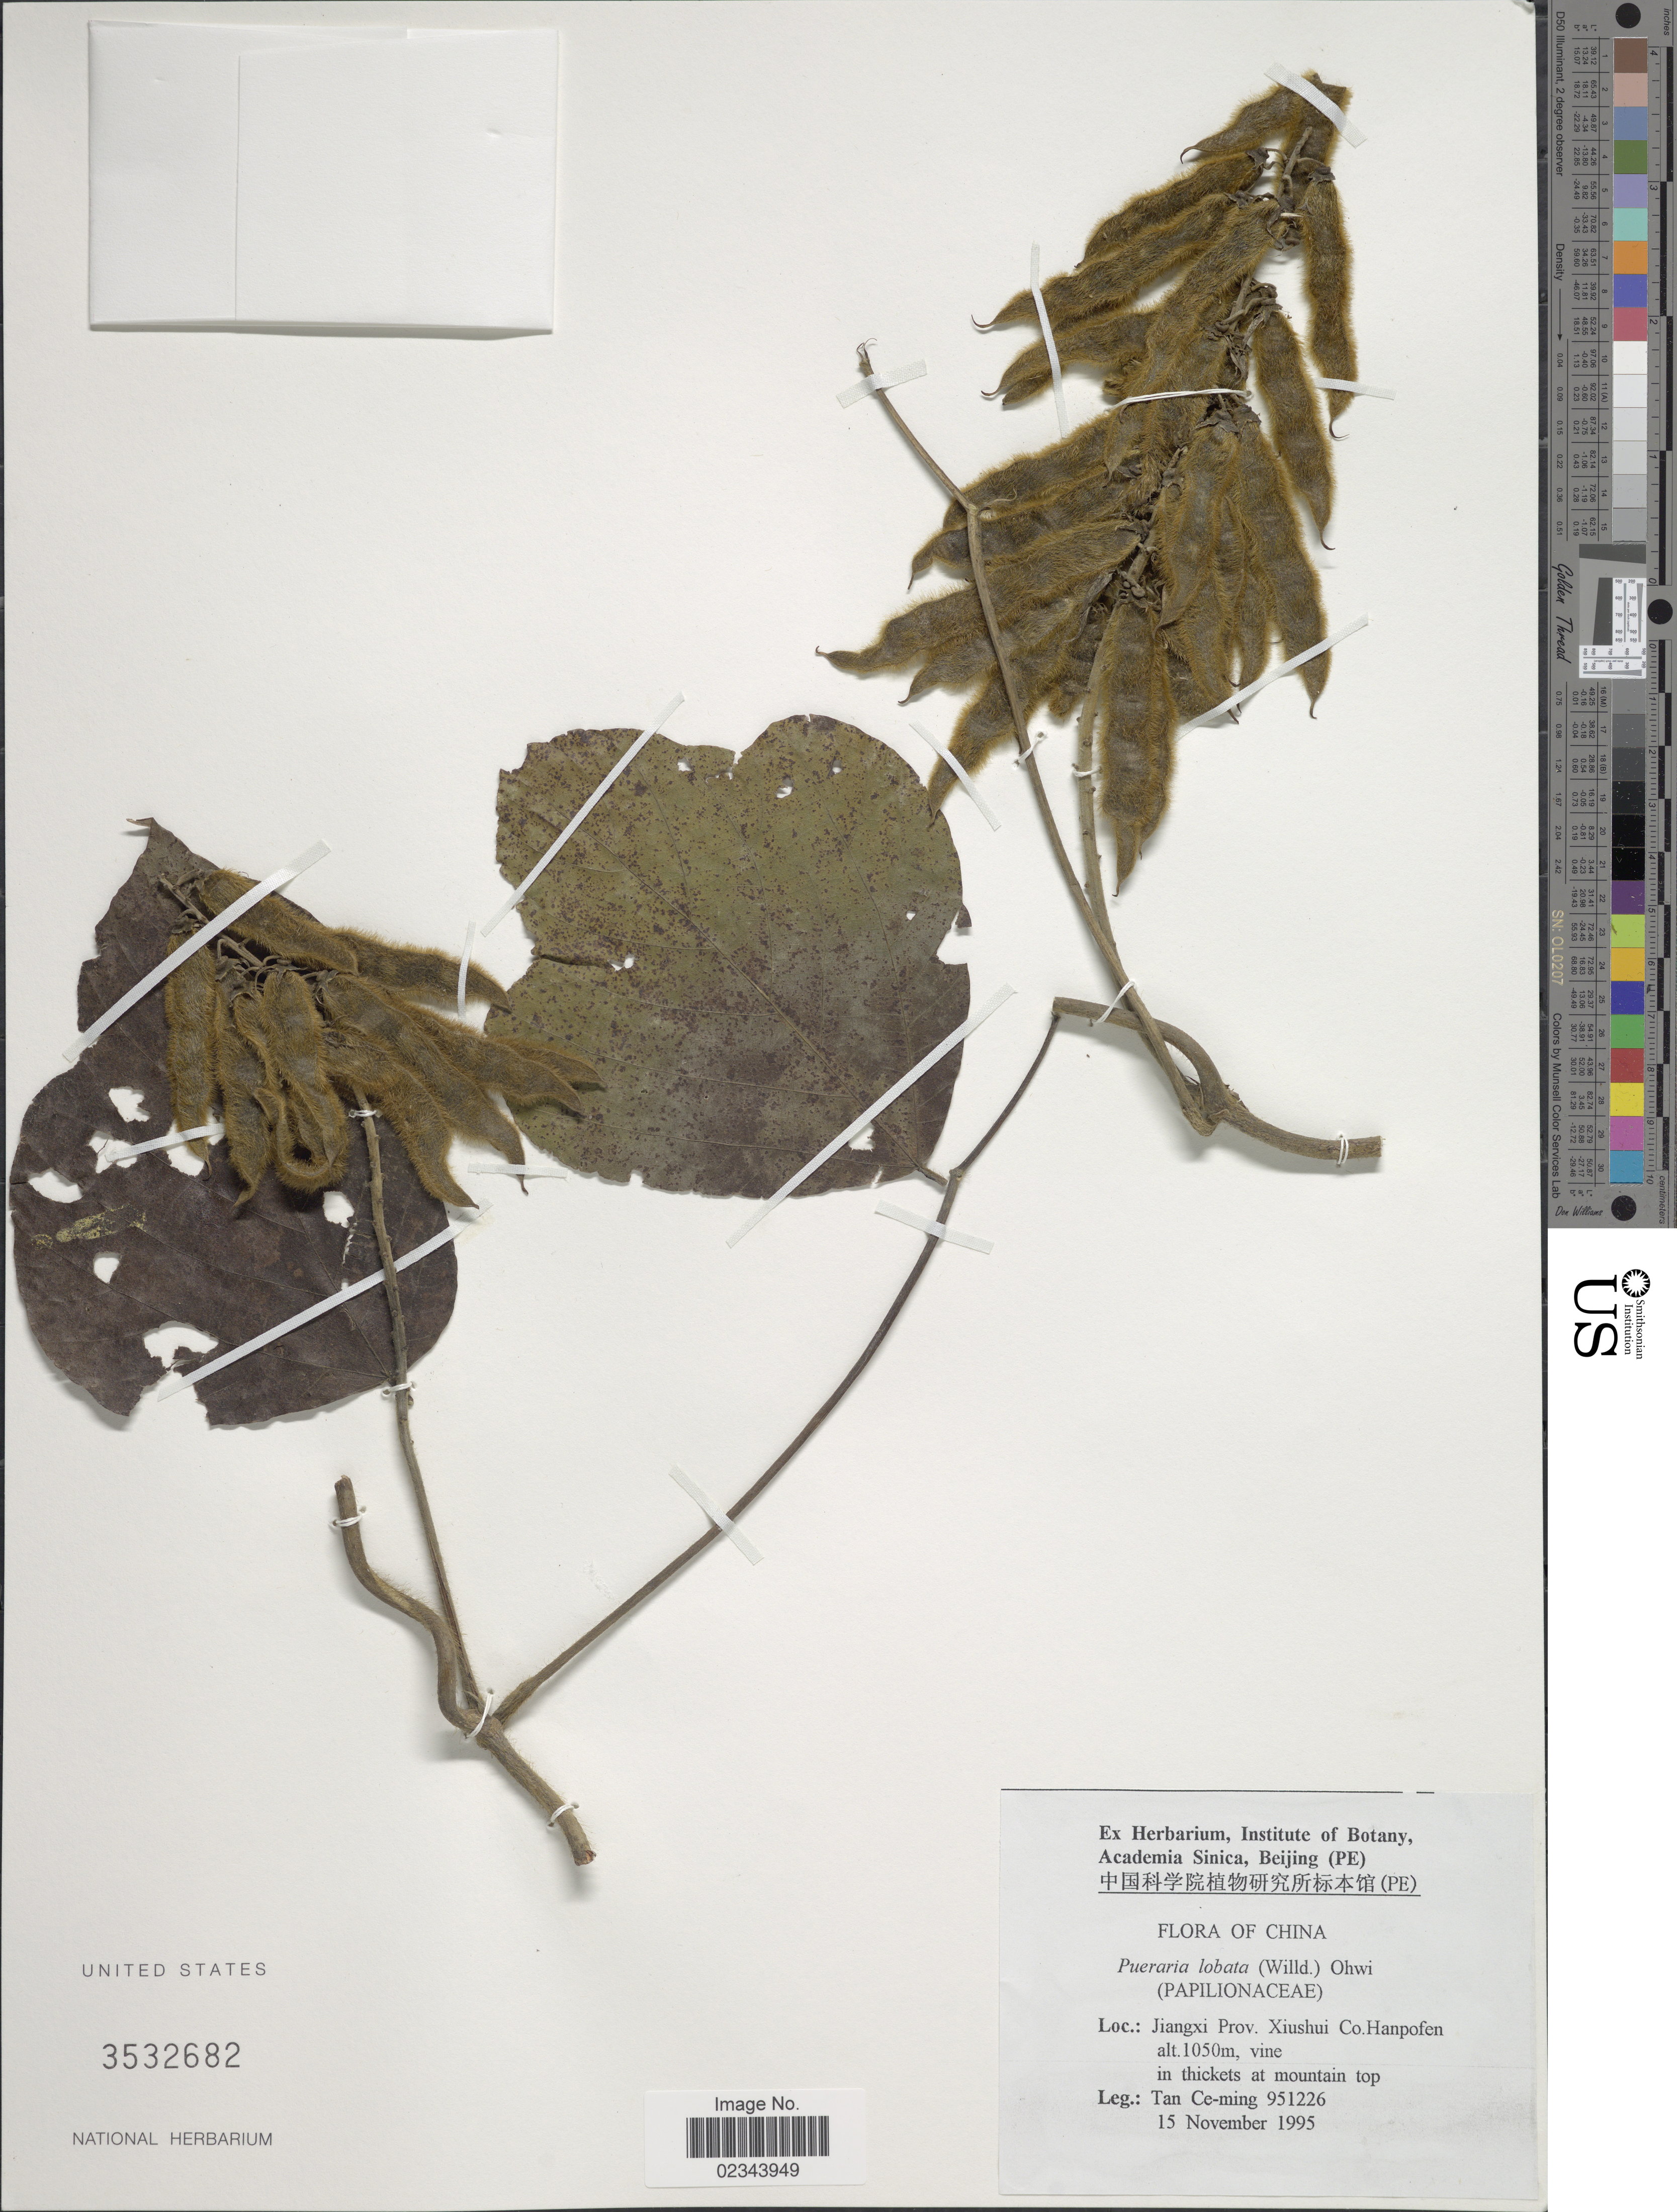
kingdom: Plantae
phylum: Tracheophyta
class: Magnoliopsida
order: Fabales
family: Fabaceae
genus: Pueraria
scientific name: Pueraria lobata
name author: (Willd.) Ohwi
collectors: T. Ce-ming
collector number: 951226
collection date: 1995-11-15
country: China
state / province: Jiangxi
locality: Xiushui Co. Hanpofen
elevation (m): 1050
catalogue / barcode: US 3532682